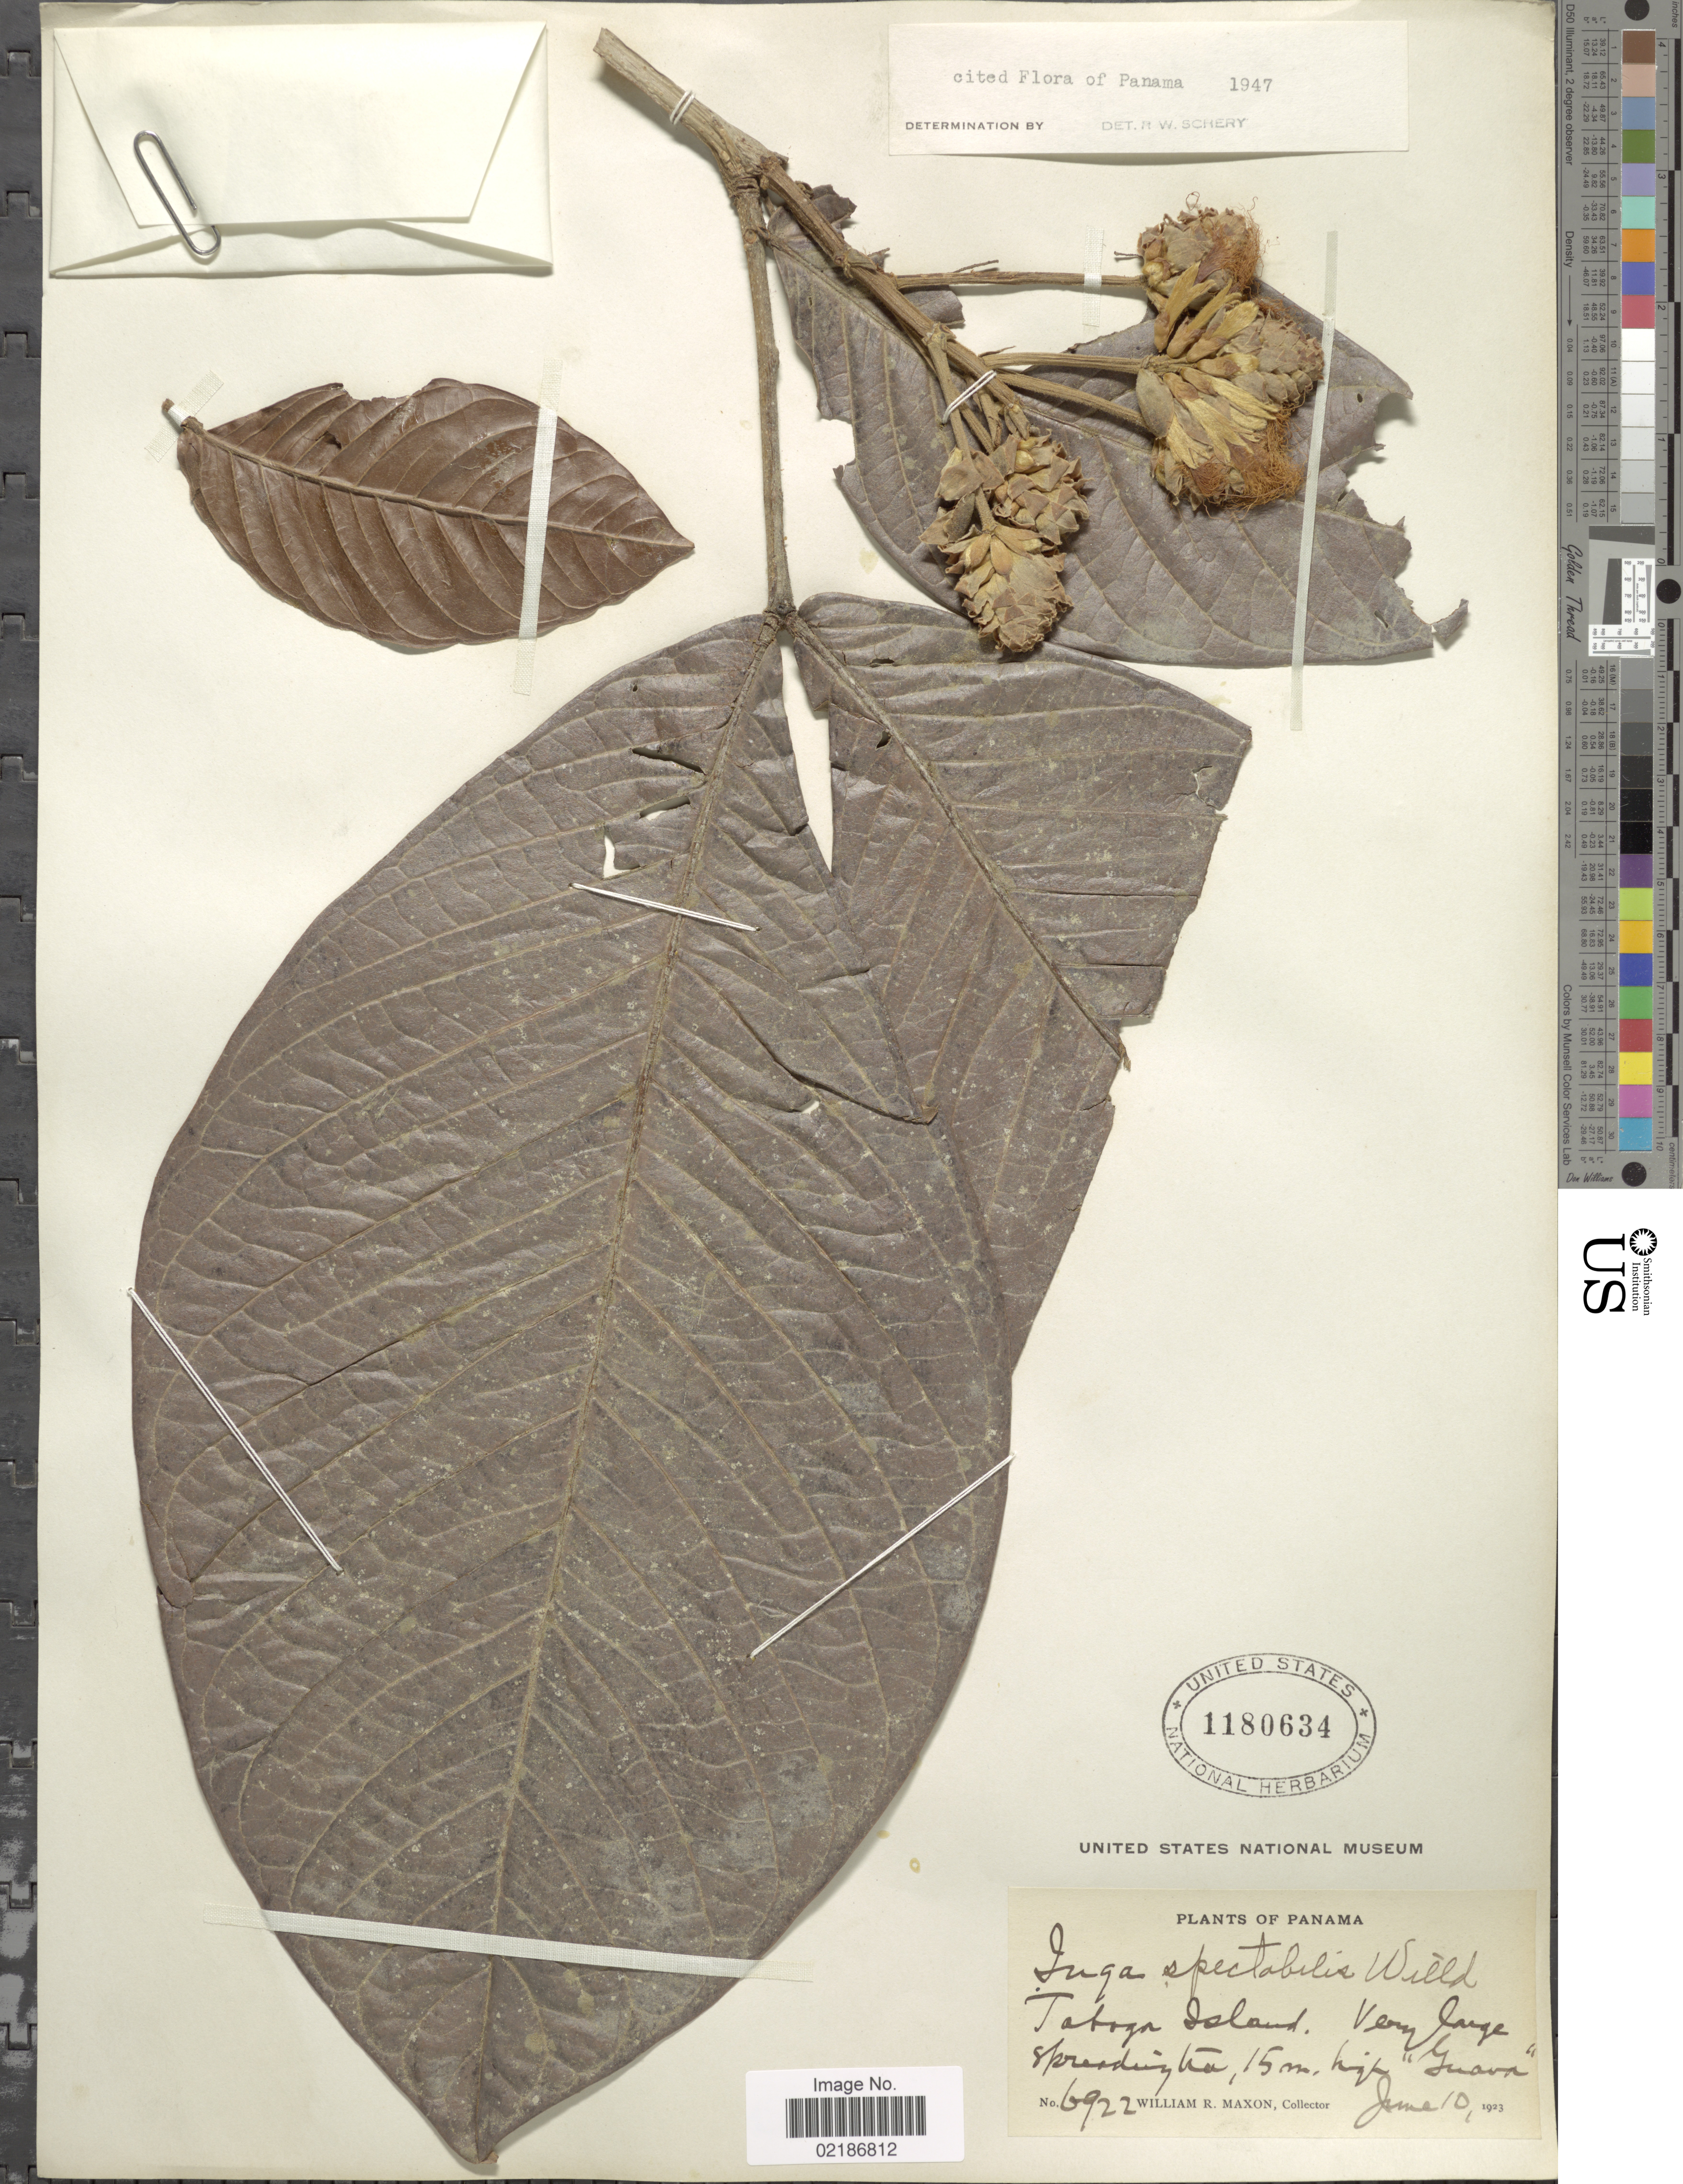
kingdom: Plantae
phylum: Tracheophyta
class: Magnoliopsida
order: Fabales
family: Fabaceae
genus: Inga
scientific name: Inga spectabilis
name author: (Vahl) Willd.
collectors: W. R. Maxon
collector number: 6922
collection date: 1923-06-10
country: Panama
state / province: Panamá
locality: Taboga Island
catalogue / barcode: US 1180634